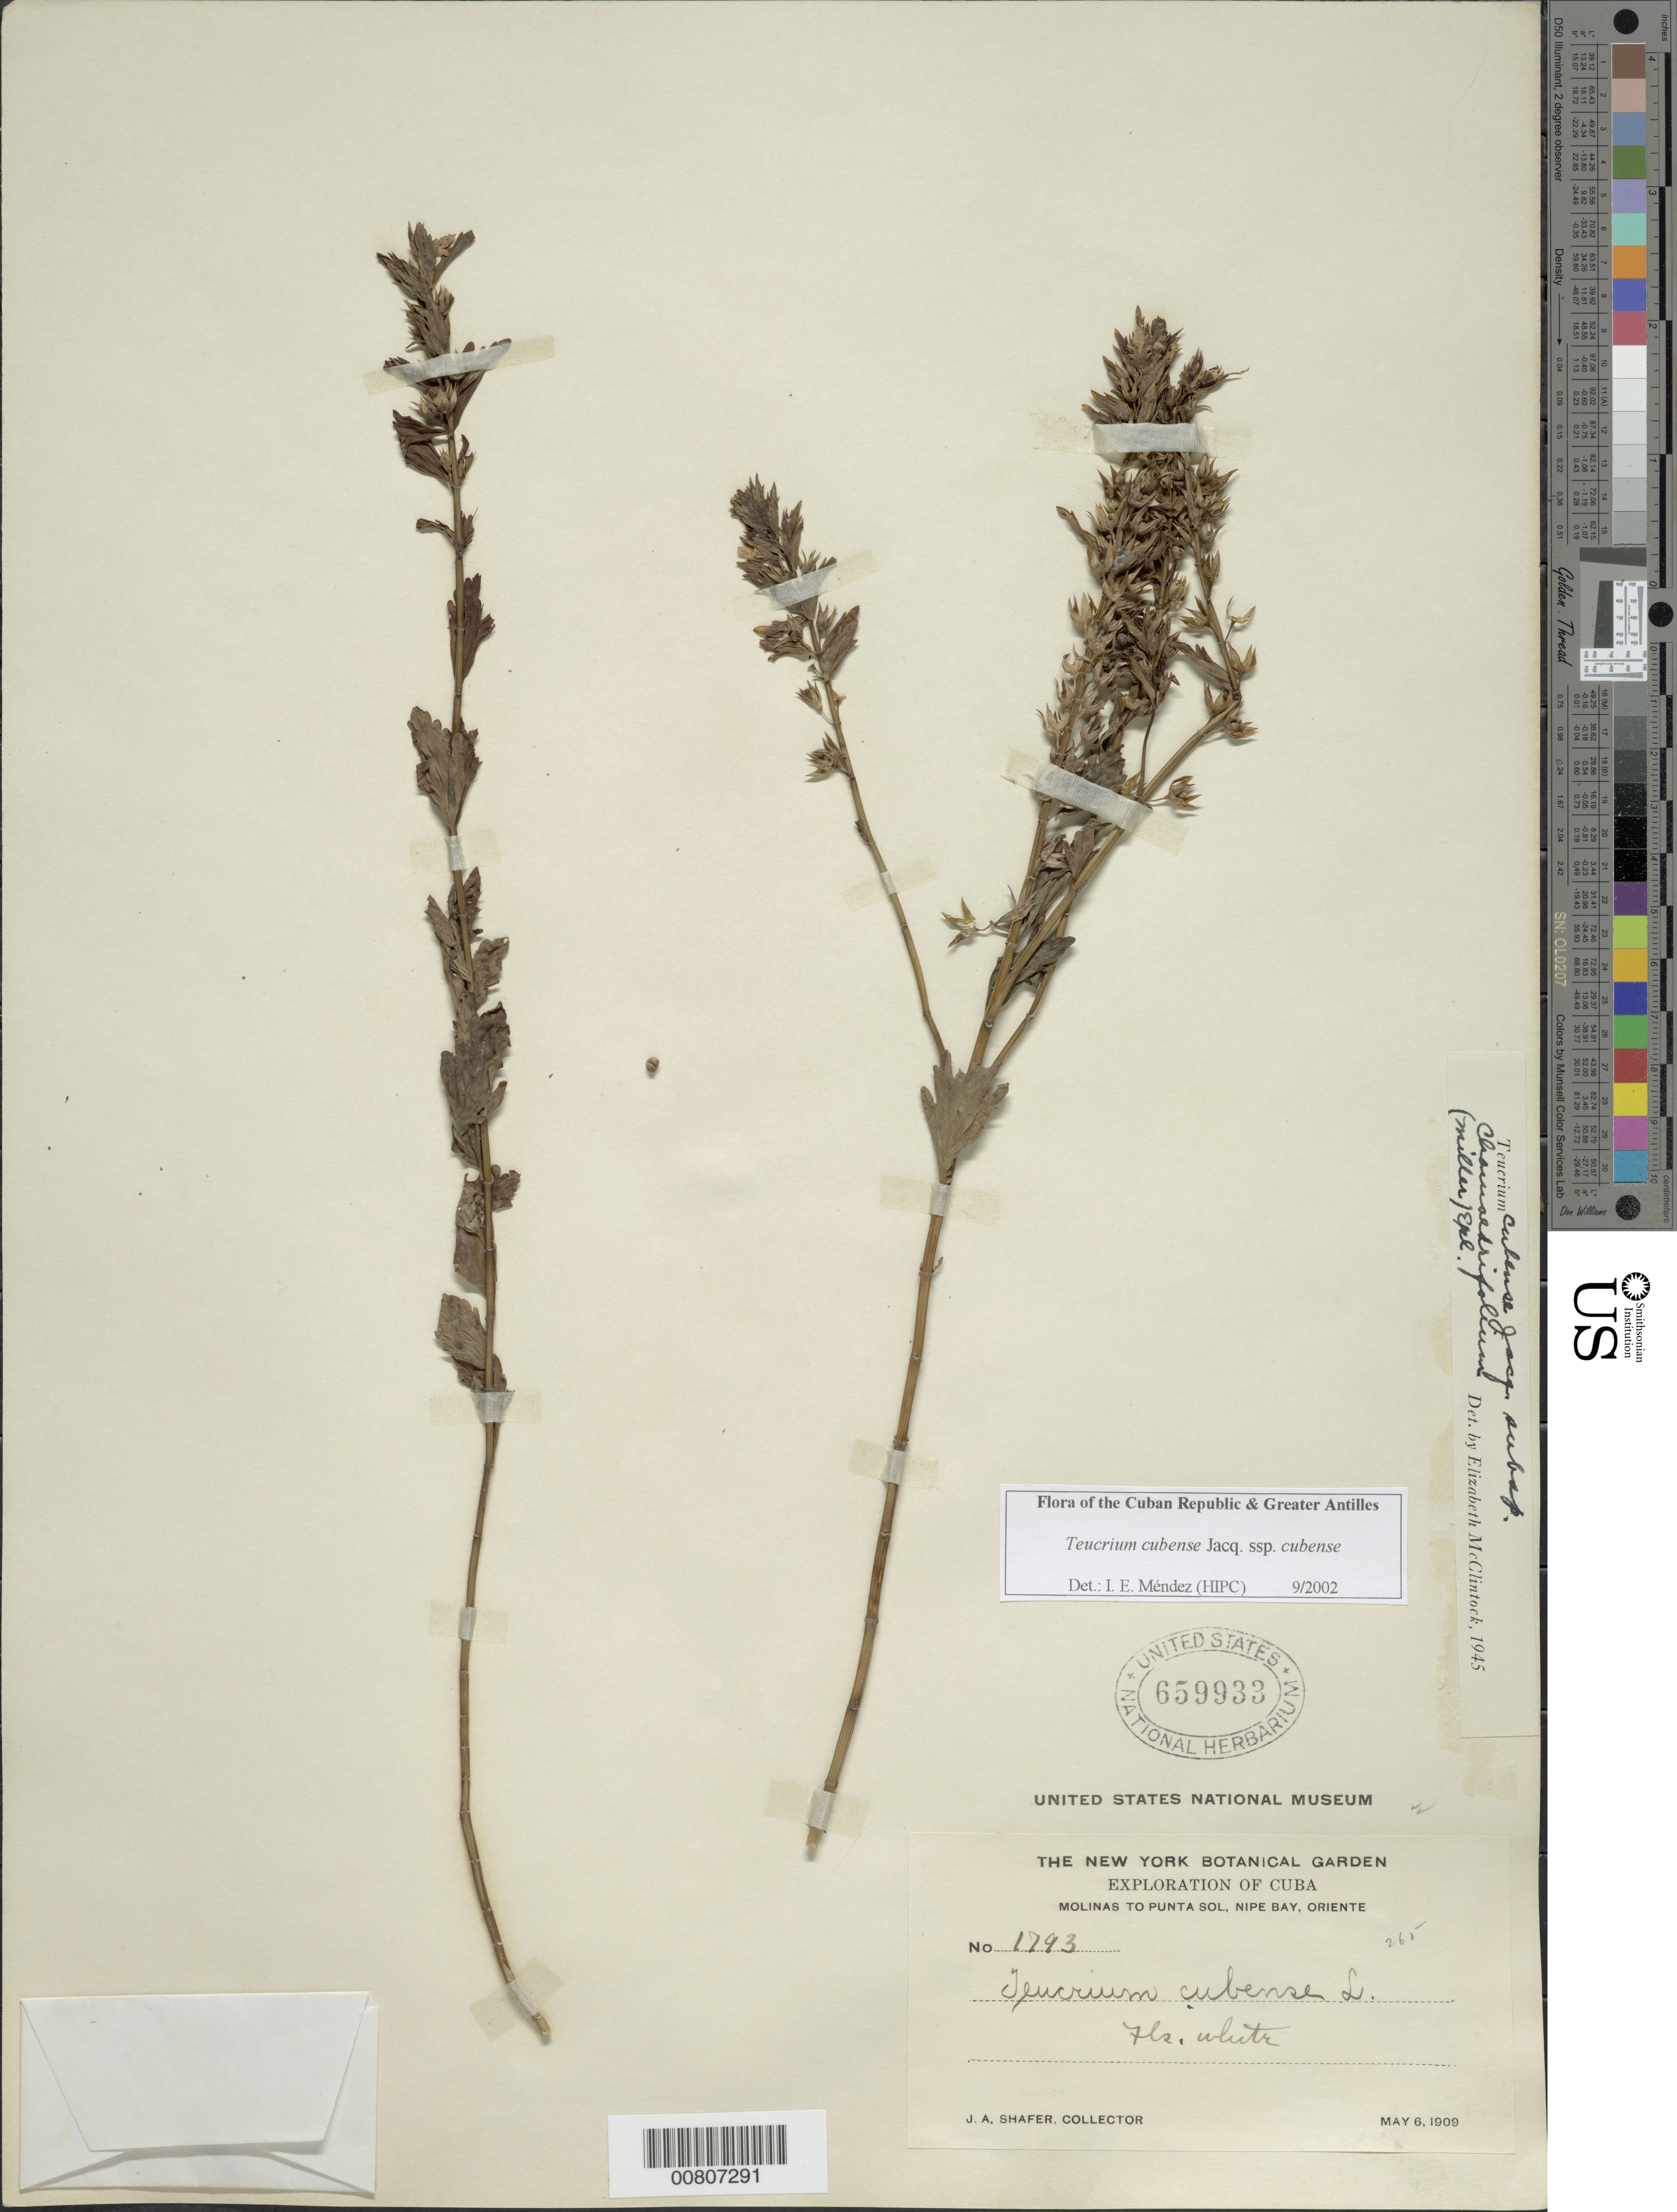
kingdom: Plantae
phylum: Tracheophyta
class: Magnoliopsida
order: Lamiales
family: Lamiaceae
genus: Teucrium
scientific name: Teucrium cubense subsp. cubense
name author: Jacq.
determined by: Méndez, Isidro E., (HIPC)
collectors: J. A. Shafer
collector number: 1793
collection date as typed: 06 May 1909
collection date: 1909-05-06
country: Cuba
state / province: Holguín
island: Cuba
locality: Molinas to Punta Sol, Nipe Bay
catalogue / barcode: US 659933